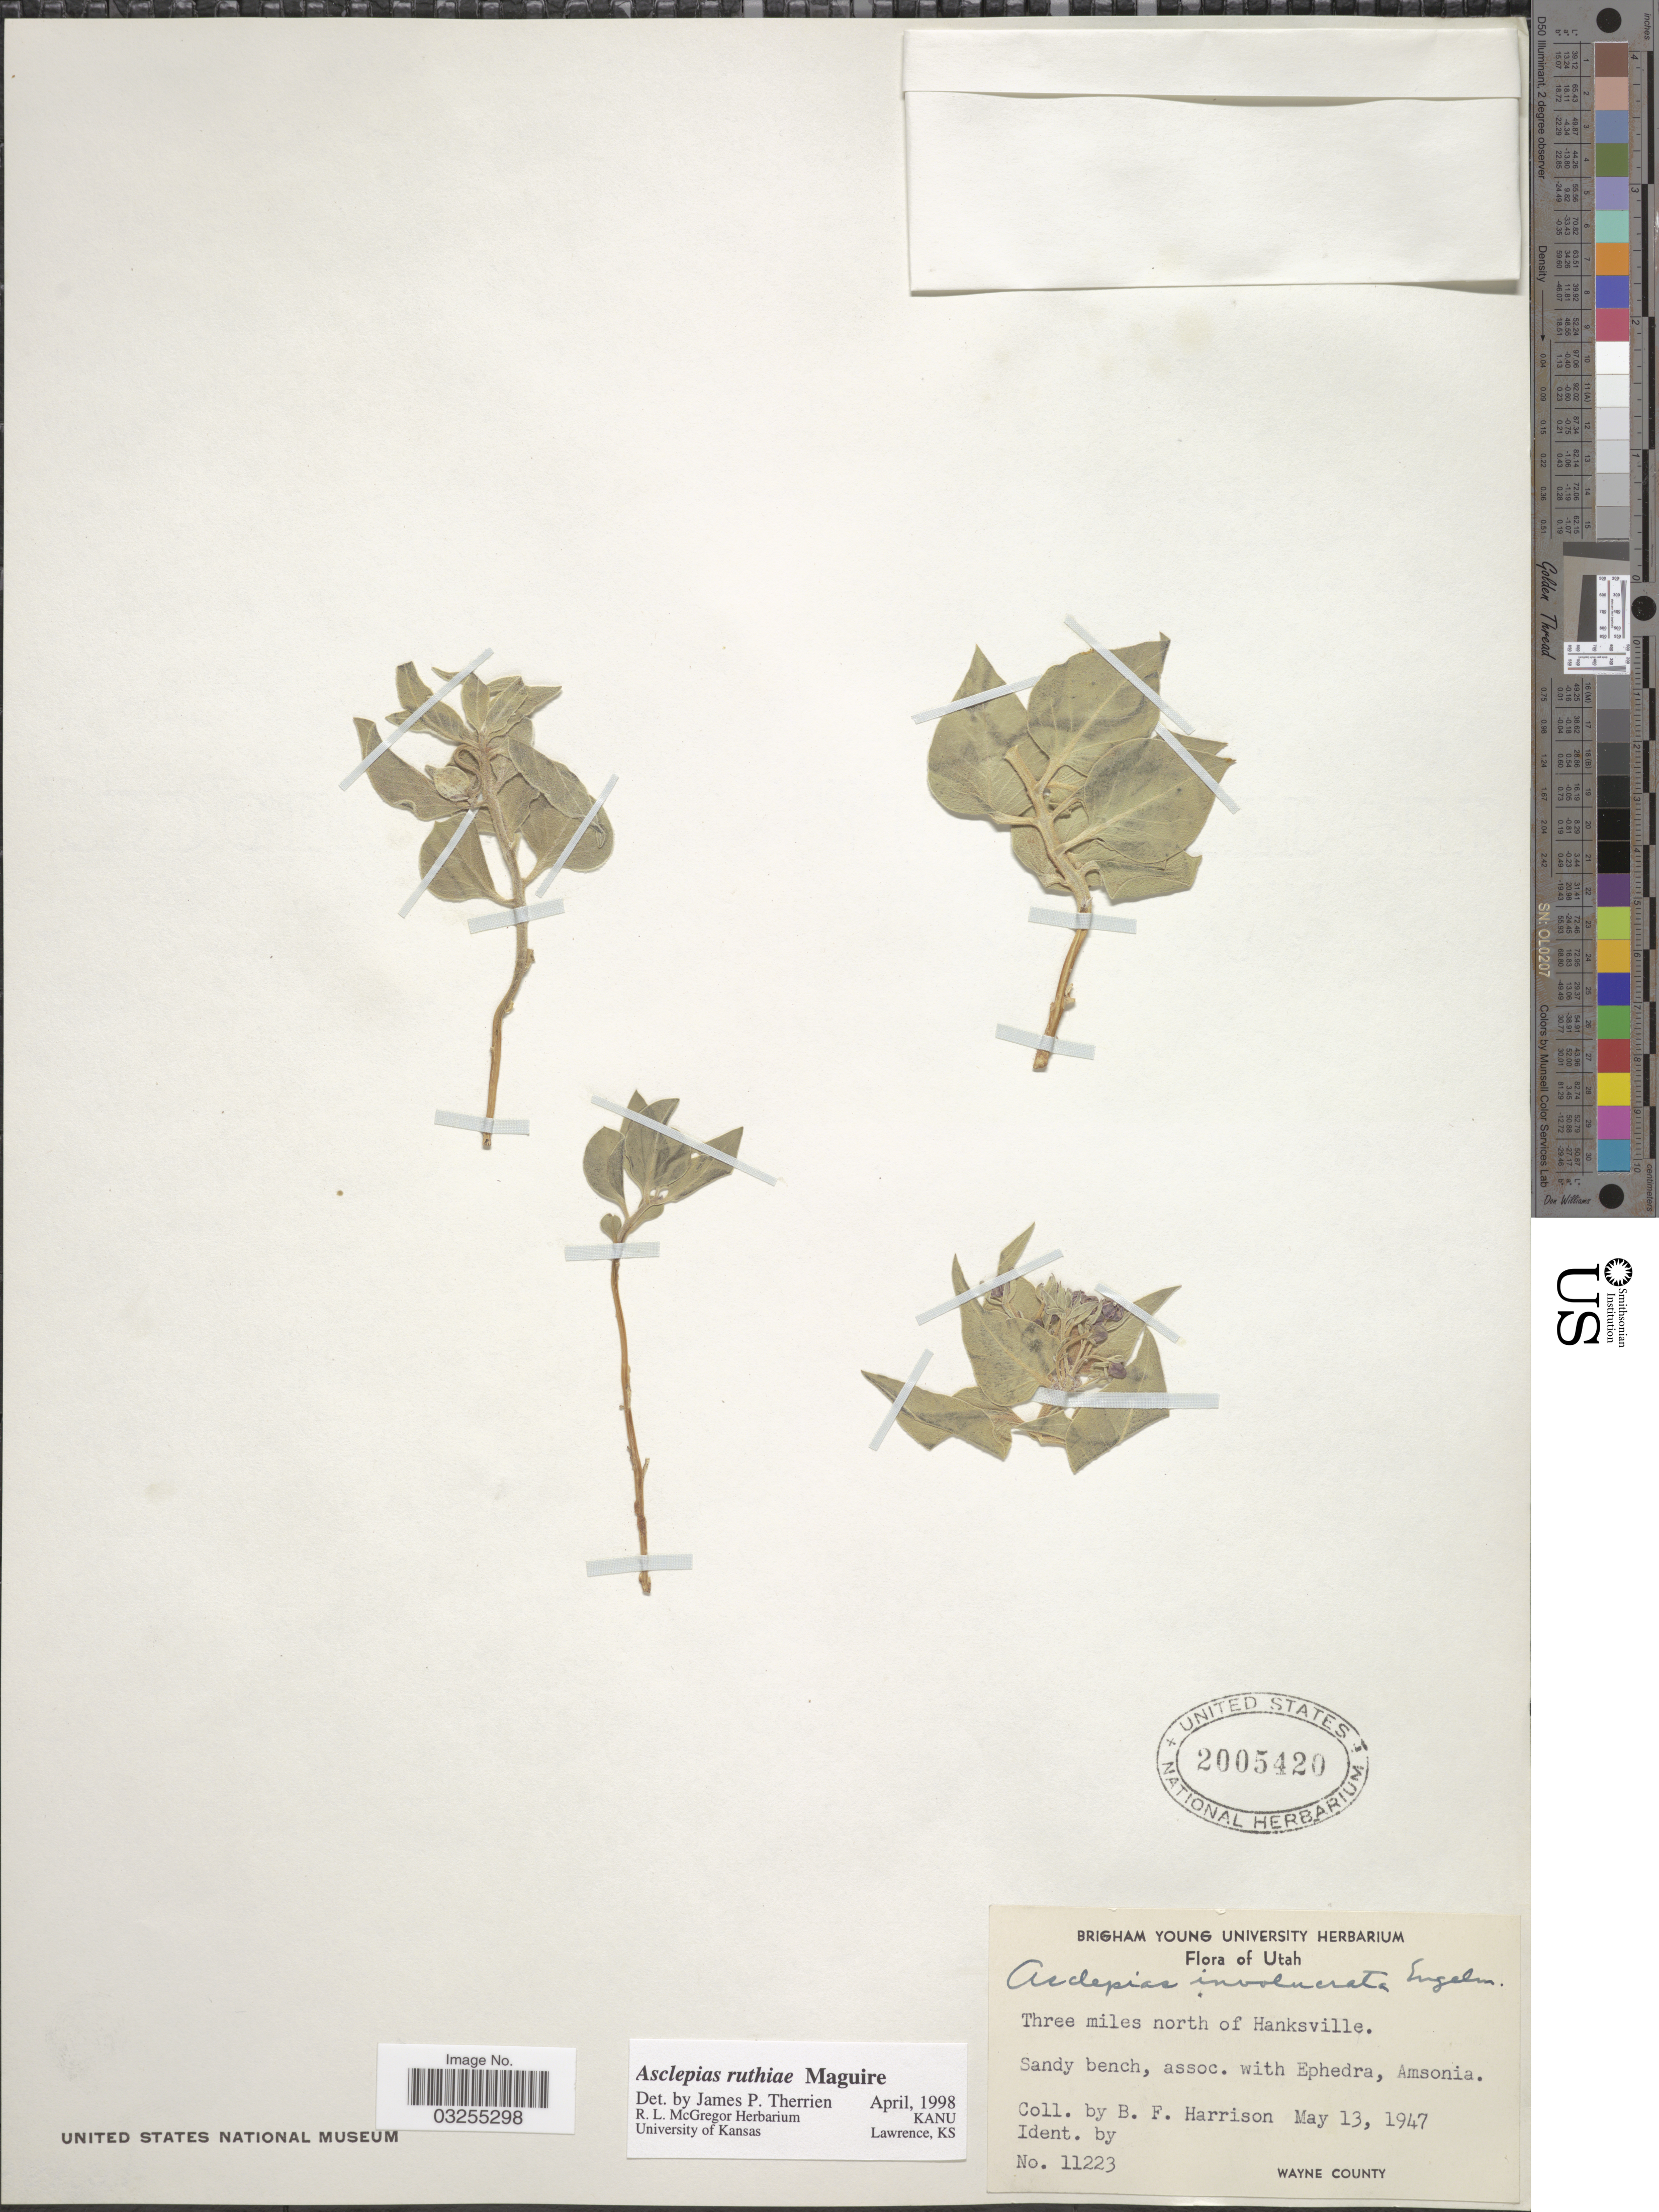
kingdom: Plantae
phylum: Tracheophyta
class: Magnoliopsida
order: Gentianales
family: Apocynaceae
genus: Asclepias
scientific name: Asclepias ruthiae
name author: Maguire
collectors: B. F. Harrison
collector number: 11223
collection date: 1947-05-13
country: United States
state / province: Utah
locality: Three miles north of Hanksville.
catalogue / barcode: US 2005420